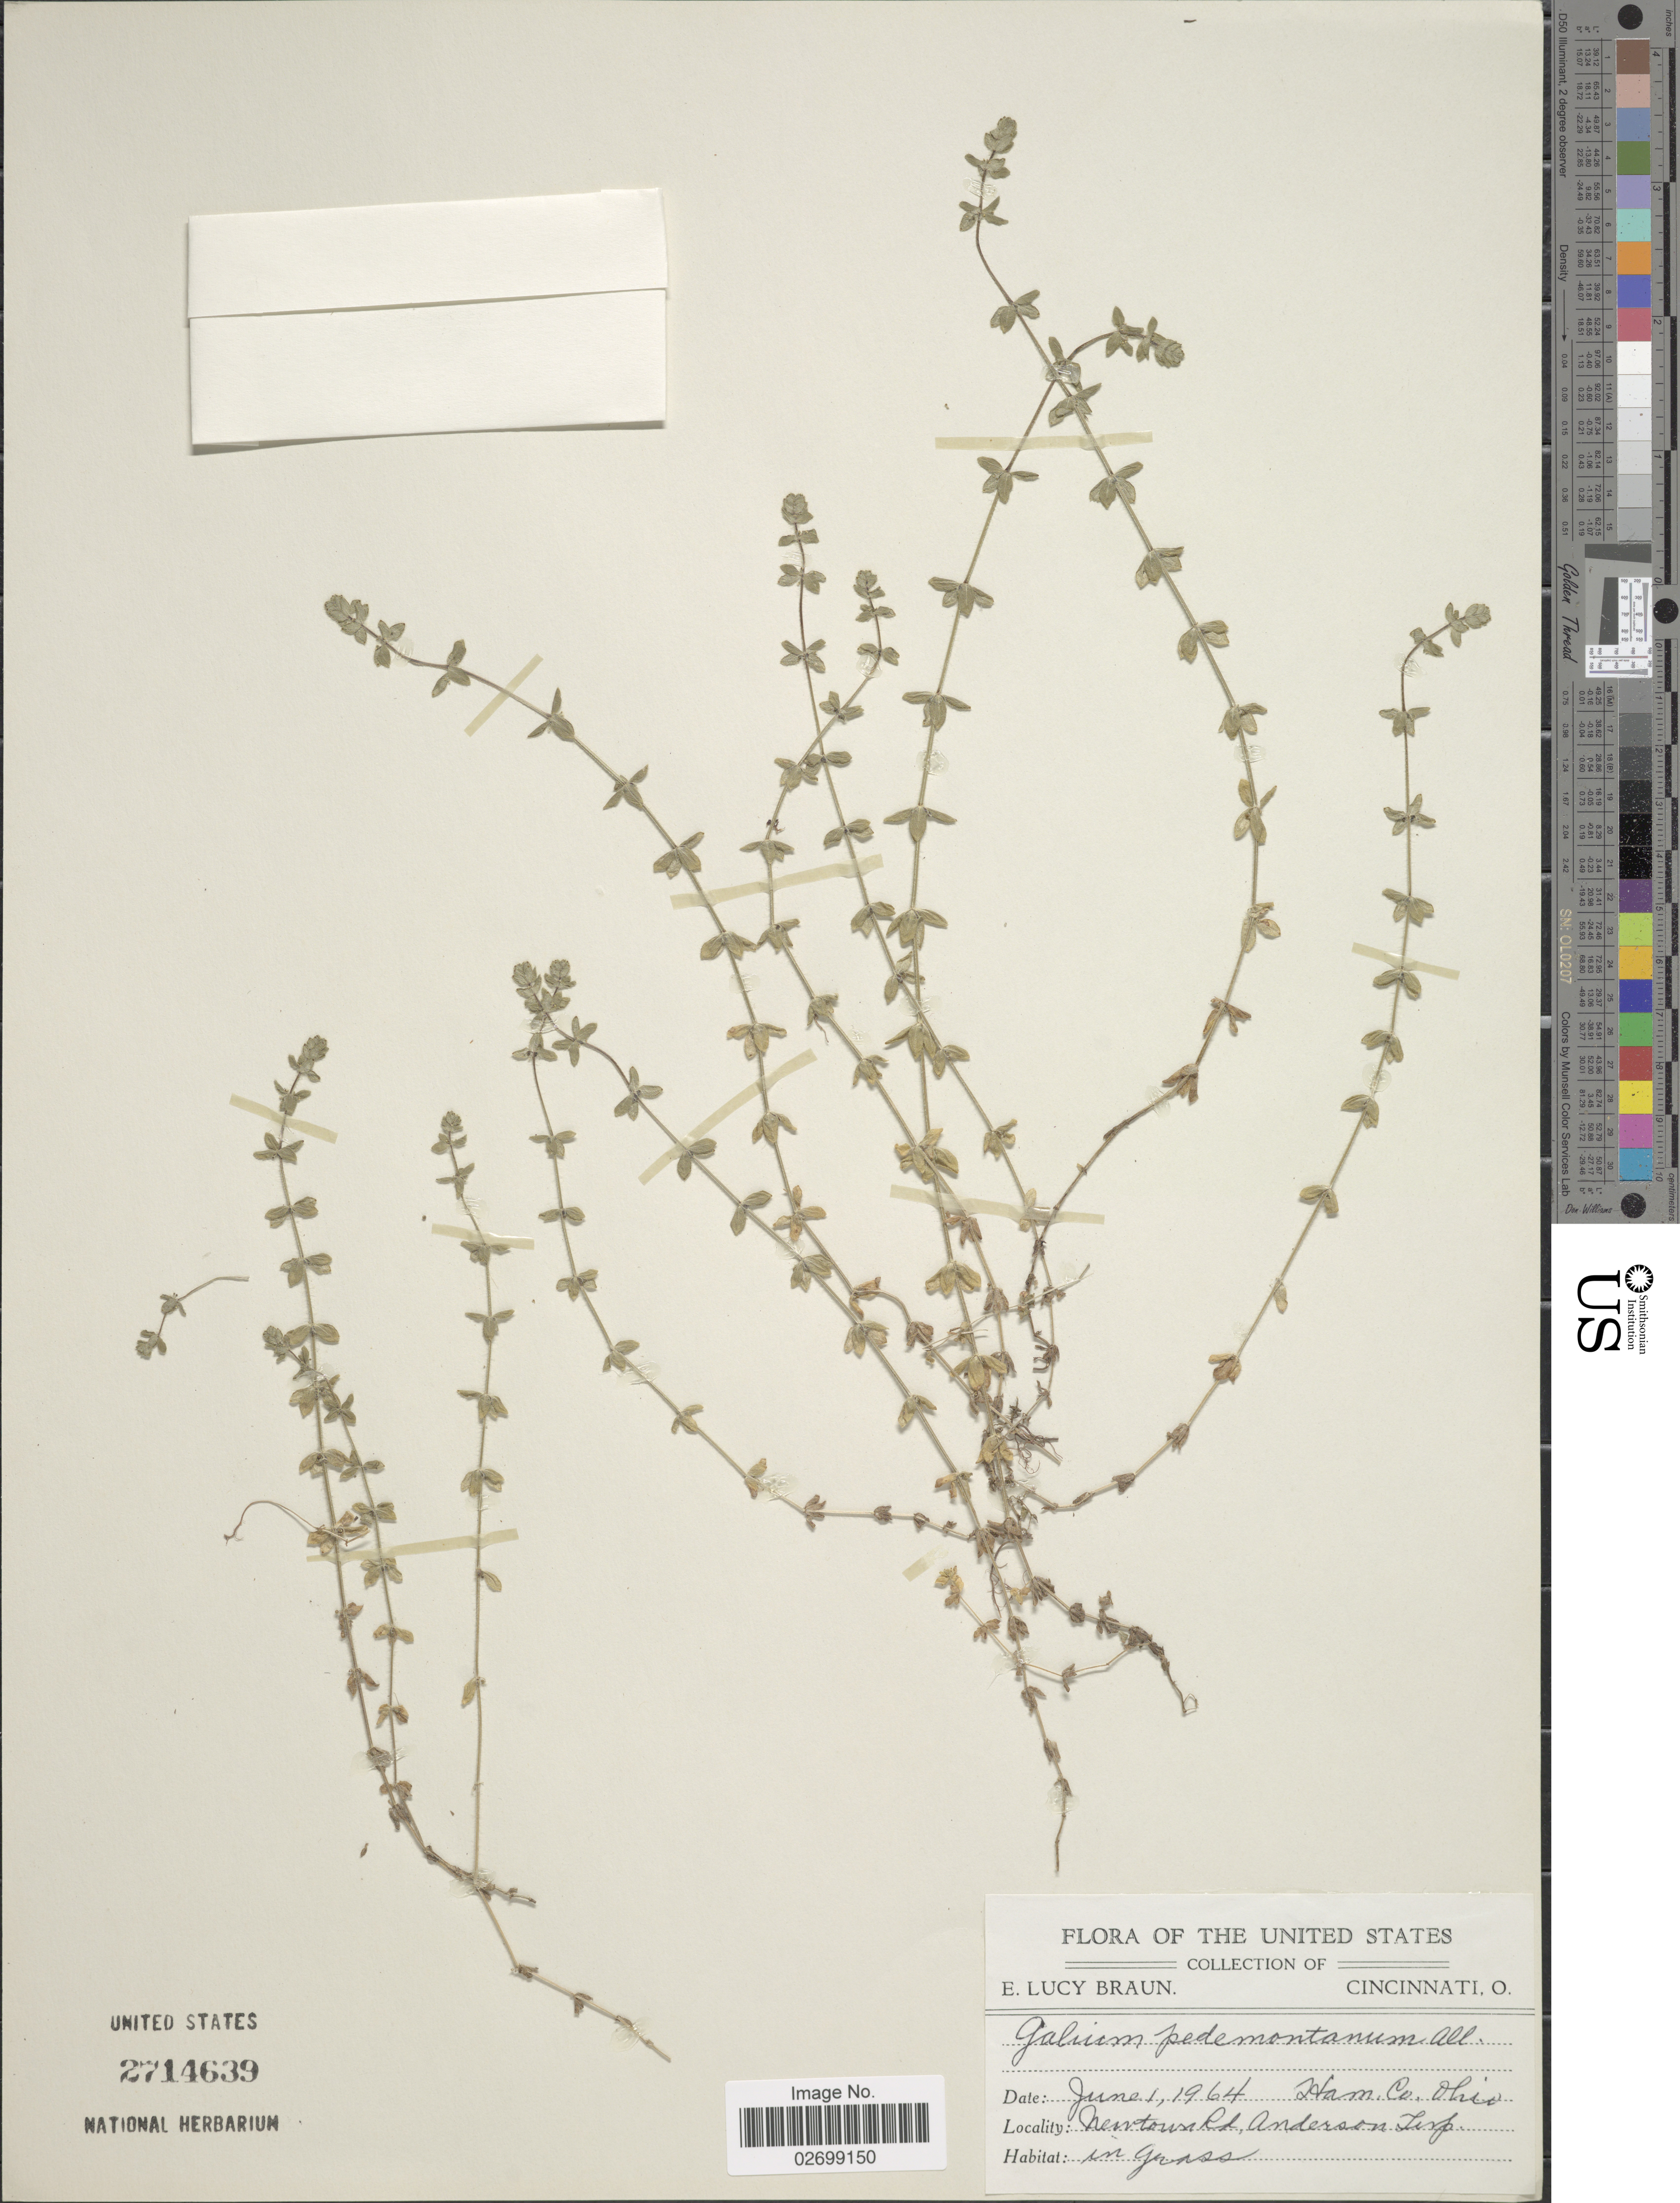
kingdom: Plantae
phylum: Tracheophyta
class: Magnoliopsida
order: Gentianales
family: Rubiaceae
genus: Cruciata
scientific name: Cruciata pedemontana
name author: (Bellardi) Ehrend.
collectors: E. L. Braun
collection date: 1964-06-01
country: United States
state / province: Ohio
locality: Ham. Co., Newtown Rd., Anderson Twp.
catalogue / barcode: US 2714369